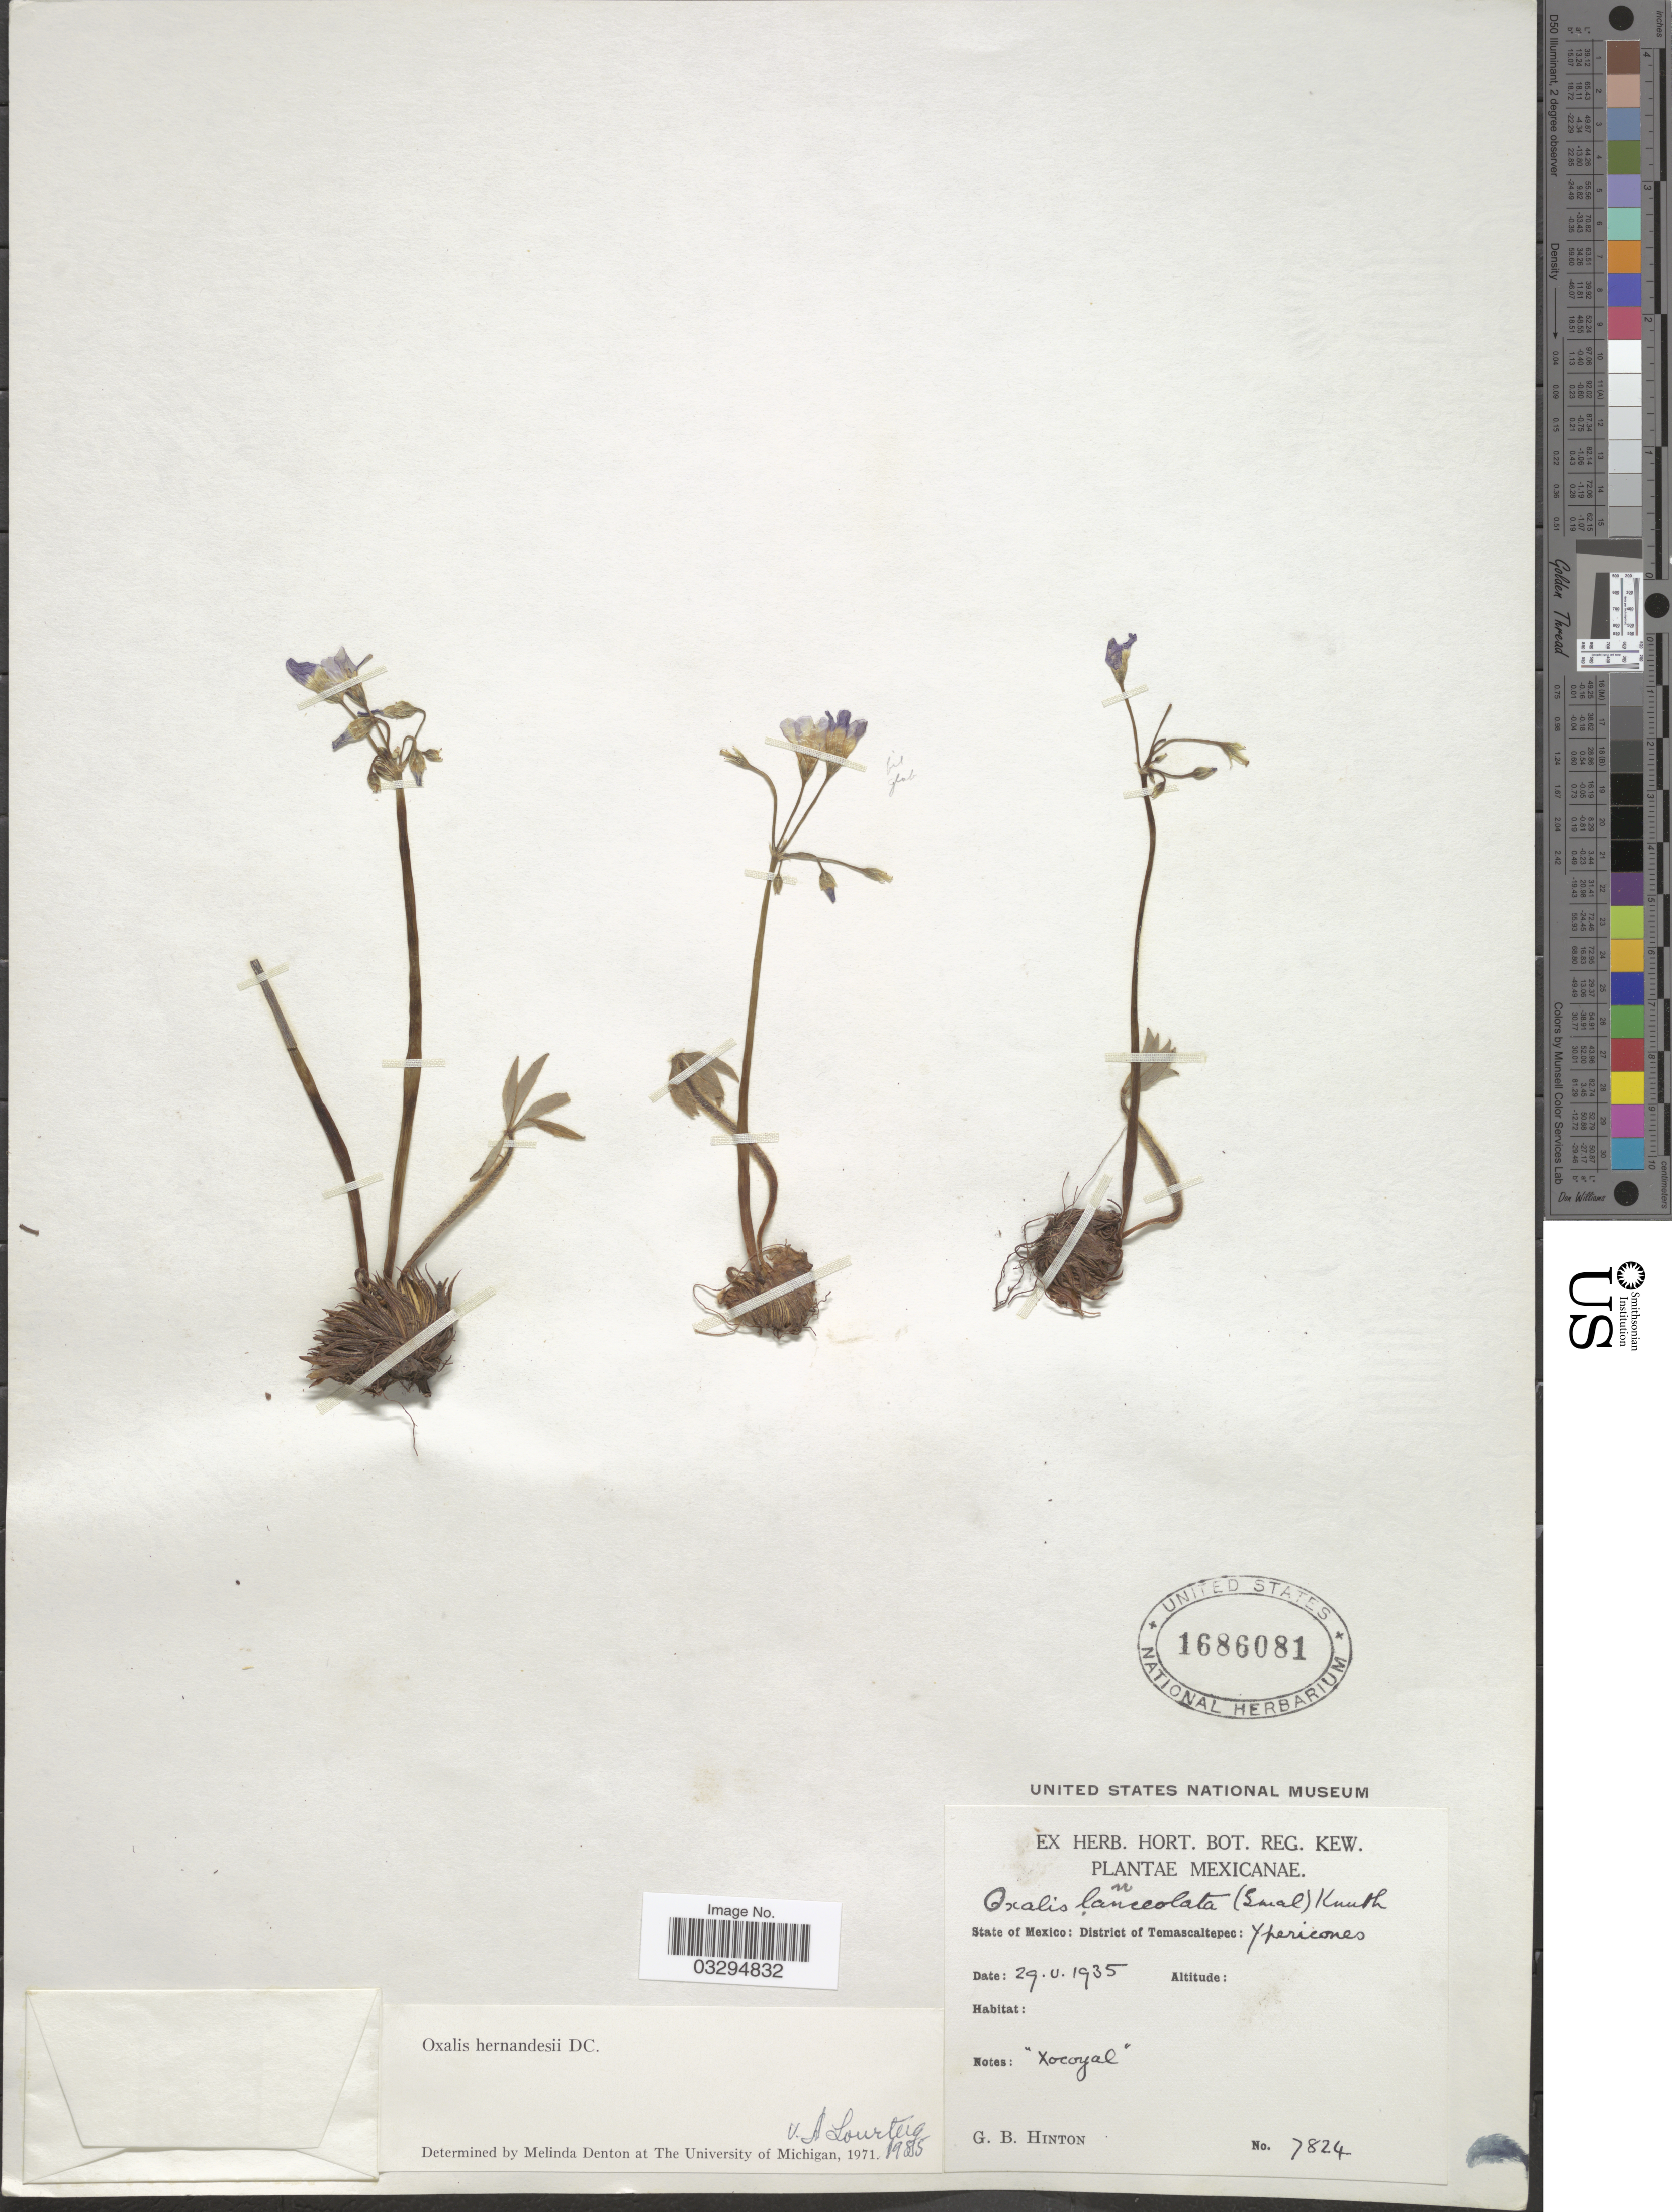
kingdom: Plantae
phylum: Tracheophyta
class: Magnoliopsida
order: Oxalidales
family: Oxalidaceae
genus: Oxalis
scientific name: Oxalis hernandezii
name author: Moc. & Sessé ex DC.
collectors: G. B. Hinton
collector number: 7824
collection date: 1935-05-29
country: Mexico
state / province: México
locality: District of Temascaltepec: Ypericones.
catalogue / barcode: US 1686081